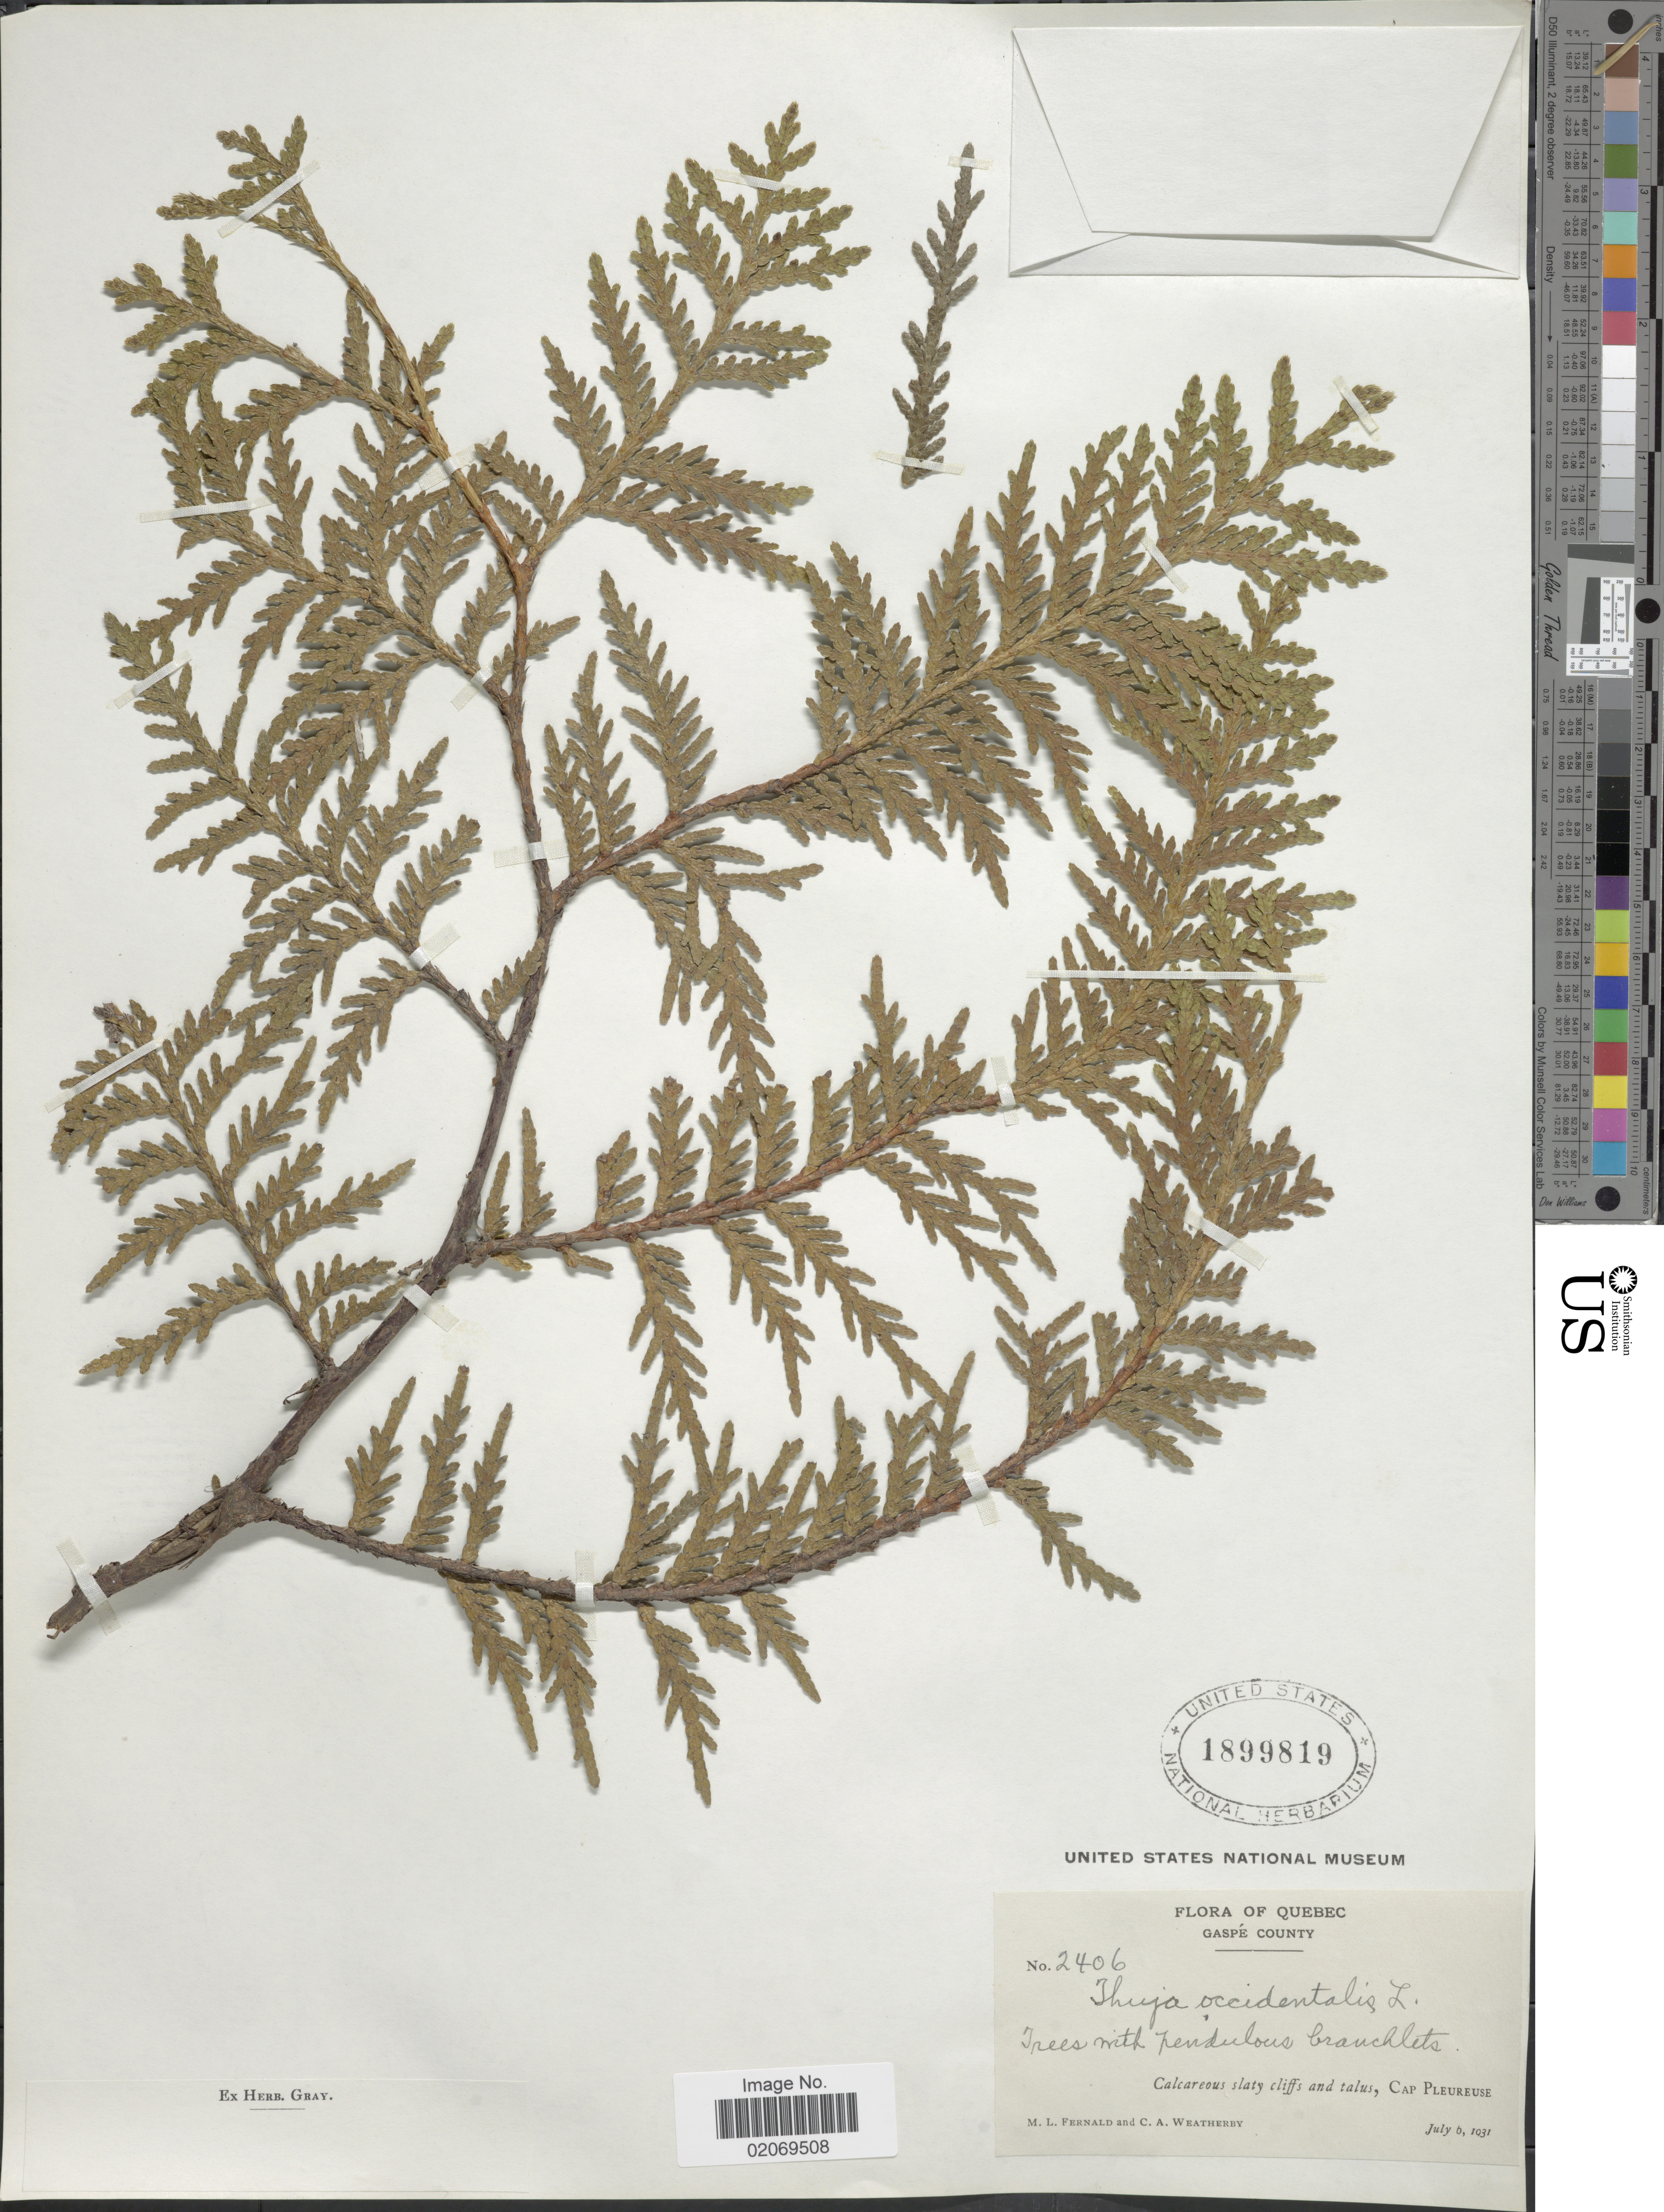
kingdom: Plantae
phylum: Tracheophyta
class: Pinopsida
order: Pinales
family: Cupressaceae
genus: Thuja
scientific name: Thuja occidentalis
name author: L.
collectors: M. L. Fernald & C. A. Weatherby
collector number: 2406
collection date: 1931-07-06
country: Canada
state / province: Quebec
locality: Gaspé County, Calcareous slaty cliffs and talus, Cap Pleureuse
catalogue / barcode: US 1899819